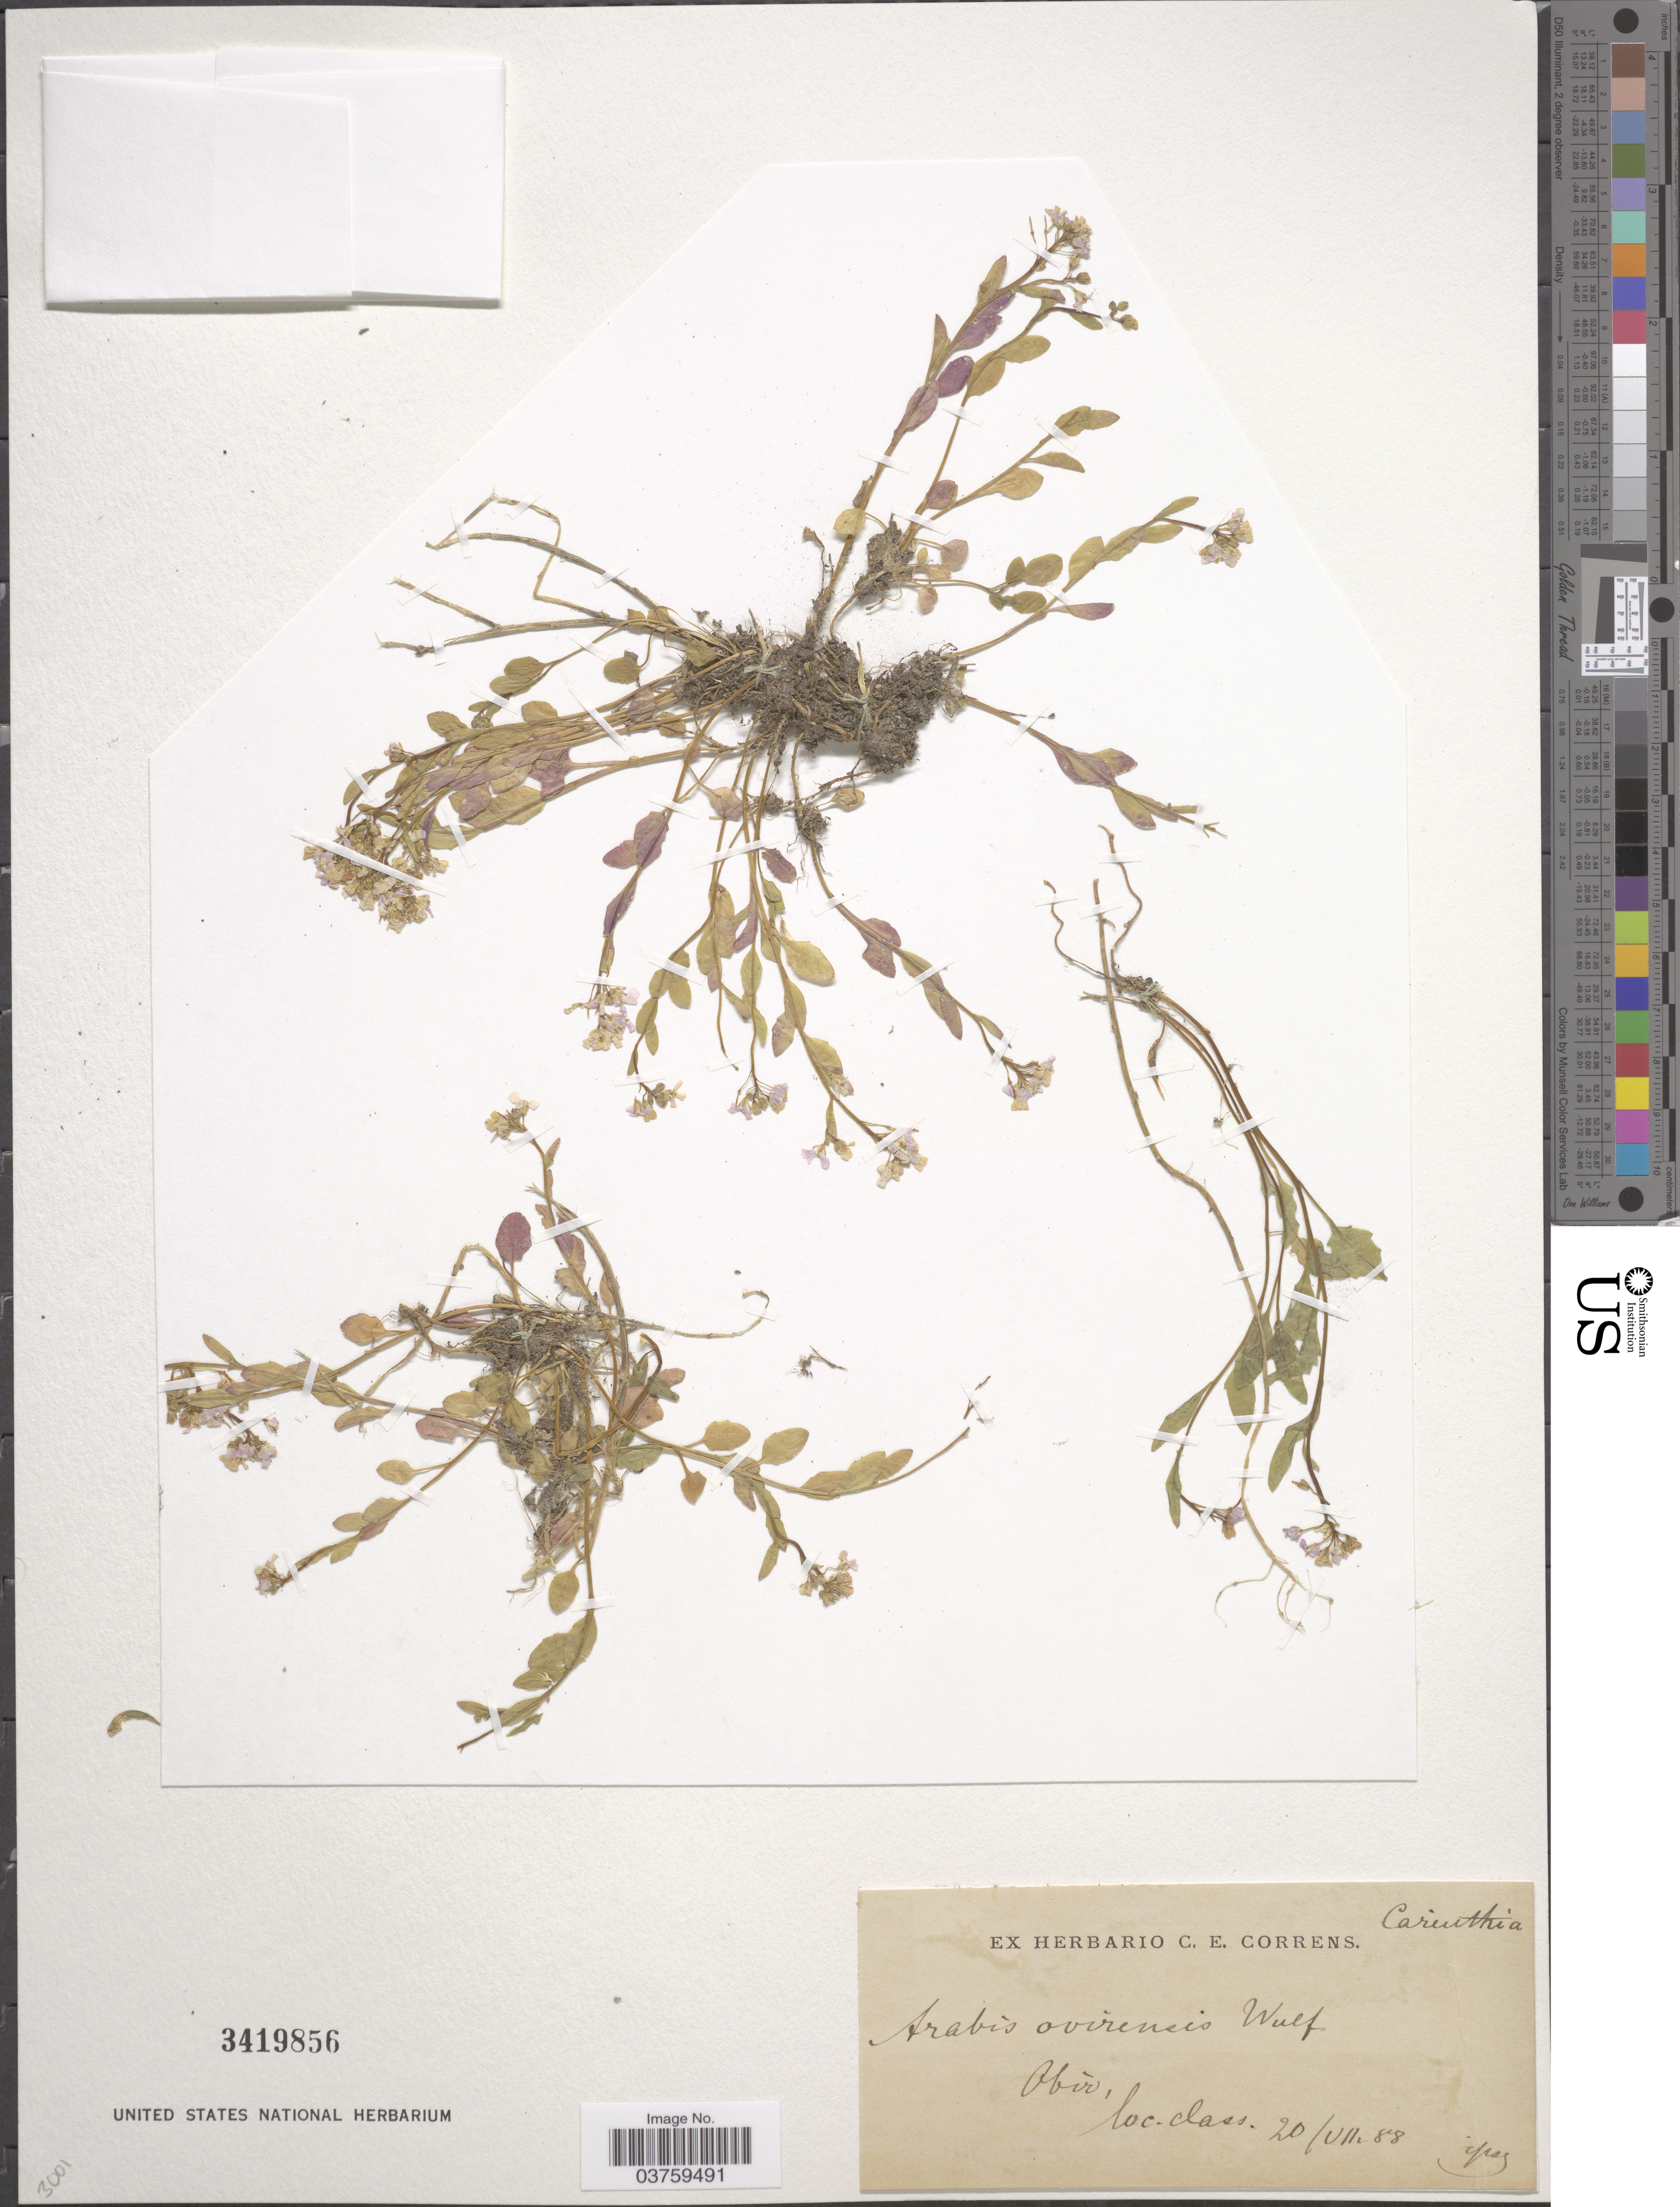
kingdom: Plantae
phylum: Tracheophyta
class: Magnoliopsida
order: Brassicales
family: Brassicaceae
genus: Arabis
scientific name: Arabis ovirensis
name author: Wulfen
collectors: C. Correns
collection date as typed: Transcribed d/m/y: 20/7/88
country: Austria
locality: Obir, Carinthia.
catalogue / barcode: US 3419856